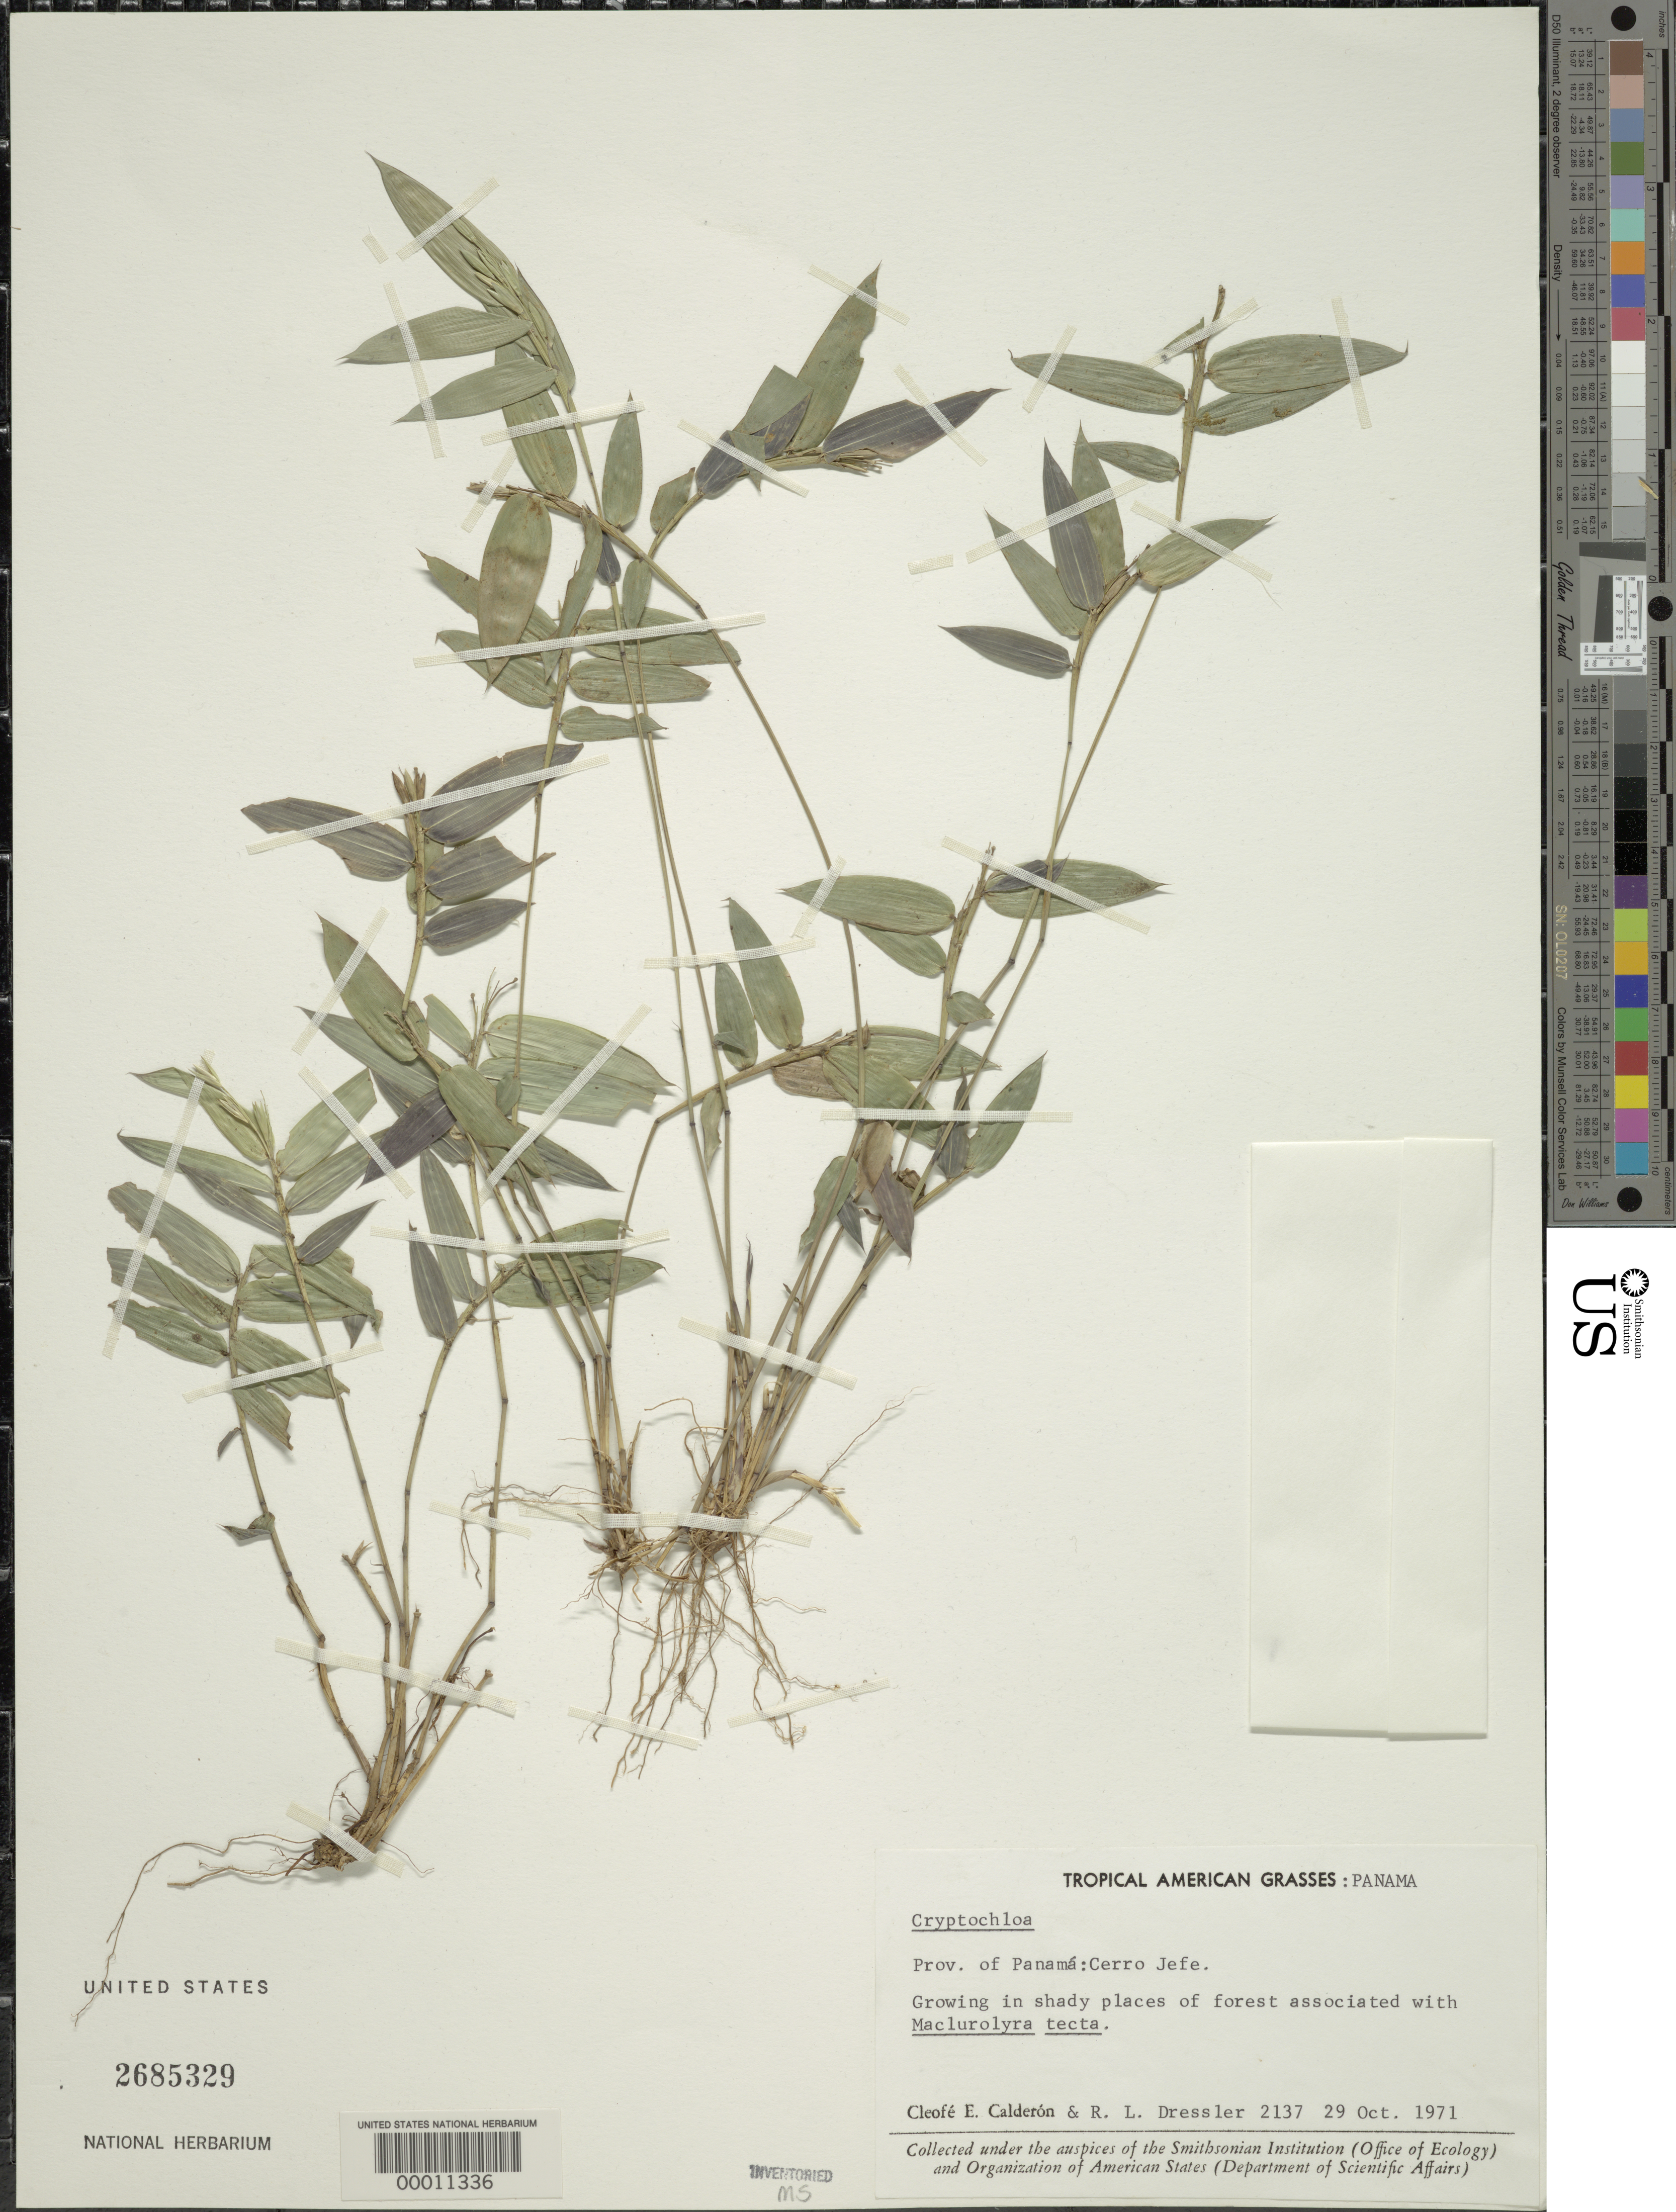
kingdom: Plantae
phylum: Tracheophyta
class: Liliopsida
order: Poales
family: Poaceae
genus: Cryptochloa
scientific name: Cryptochloa variana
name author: Swallen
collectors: C. E. Calderón & R. Dressler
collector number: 2137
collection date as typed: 29 Oct 1971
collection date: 1971-10-29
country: Panama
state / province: Panamá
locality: Cerro Jefe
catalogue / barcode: US 2685329